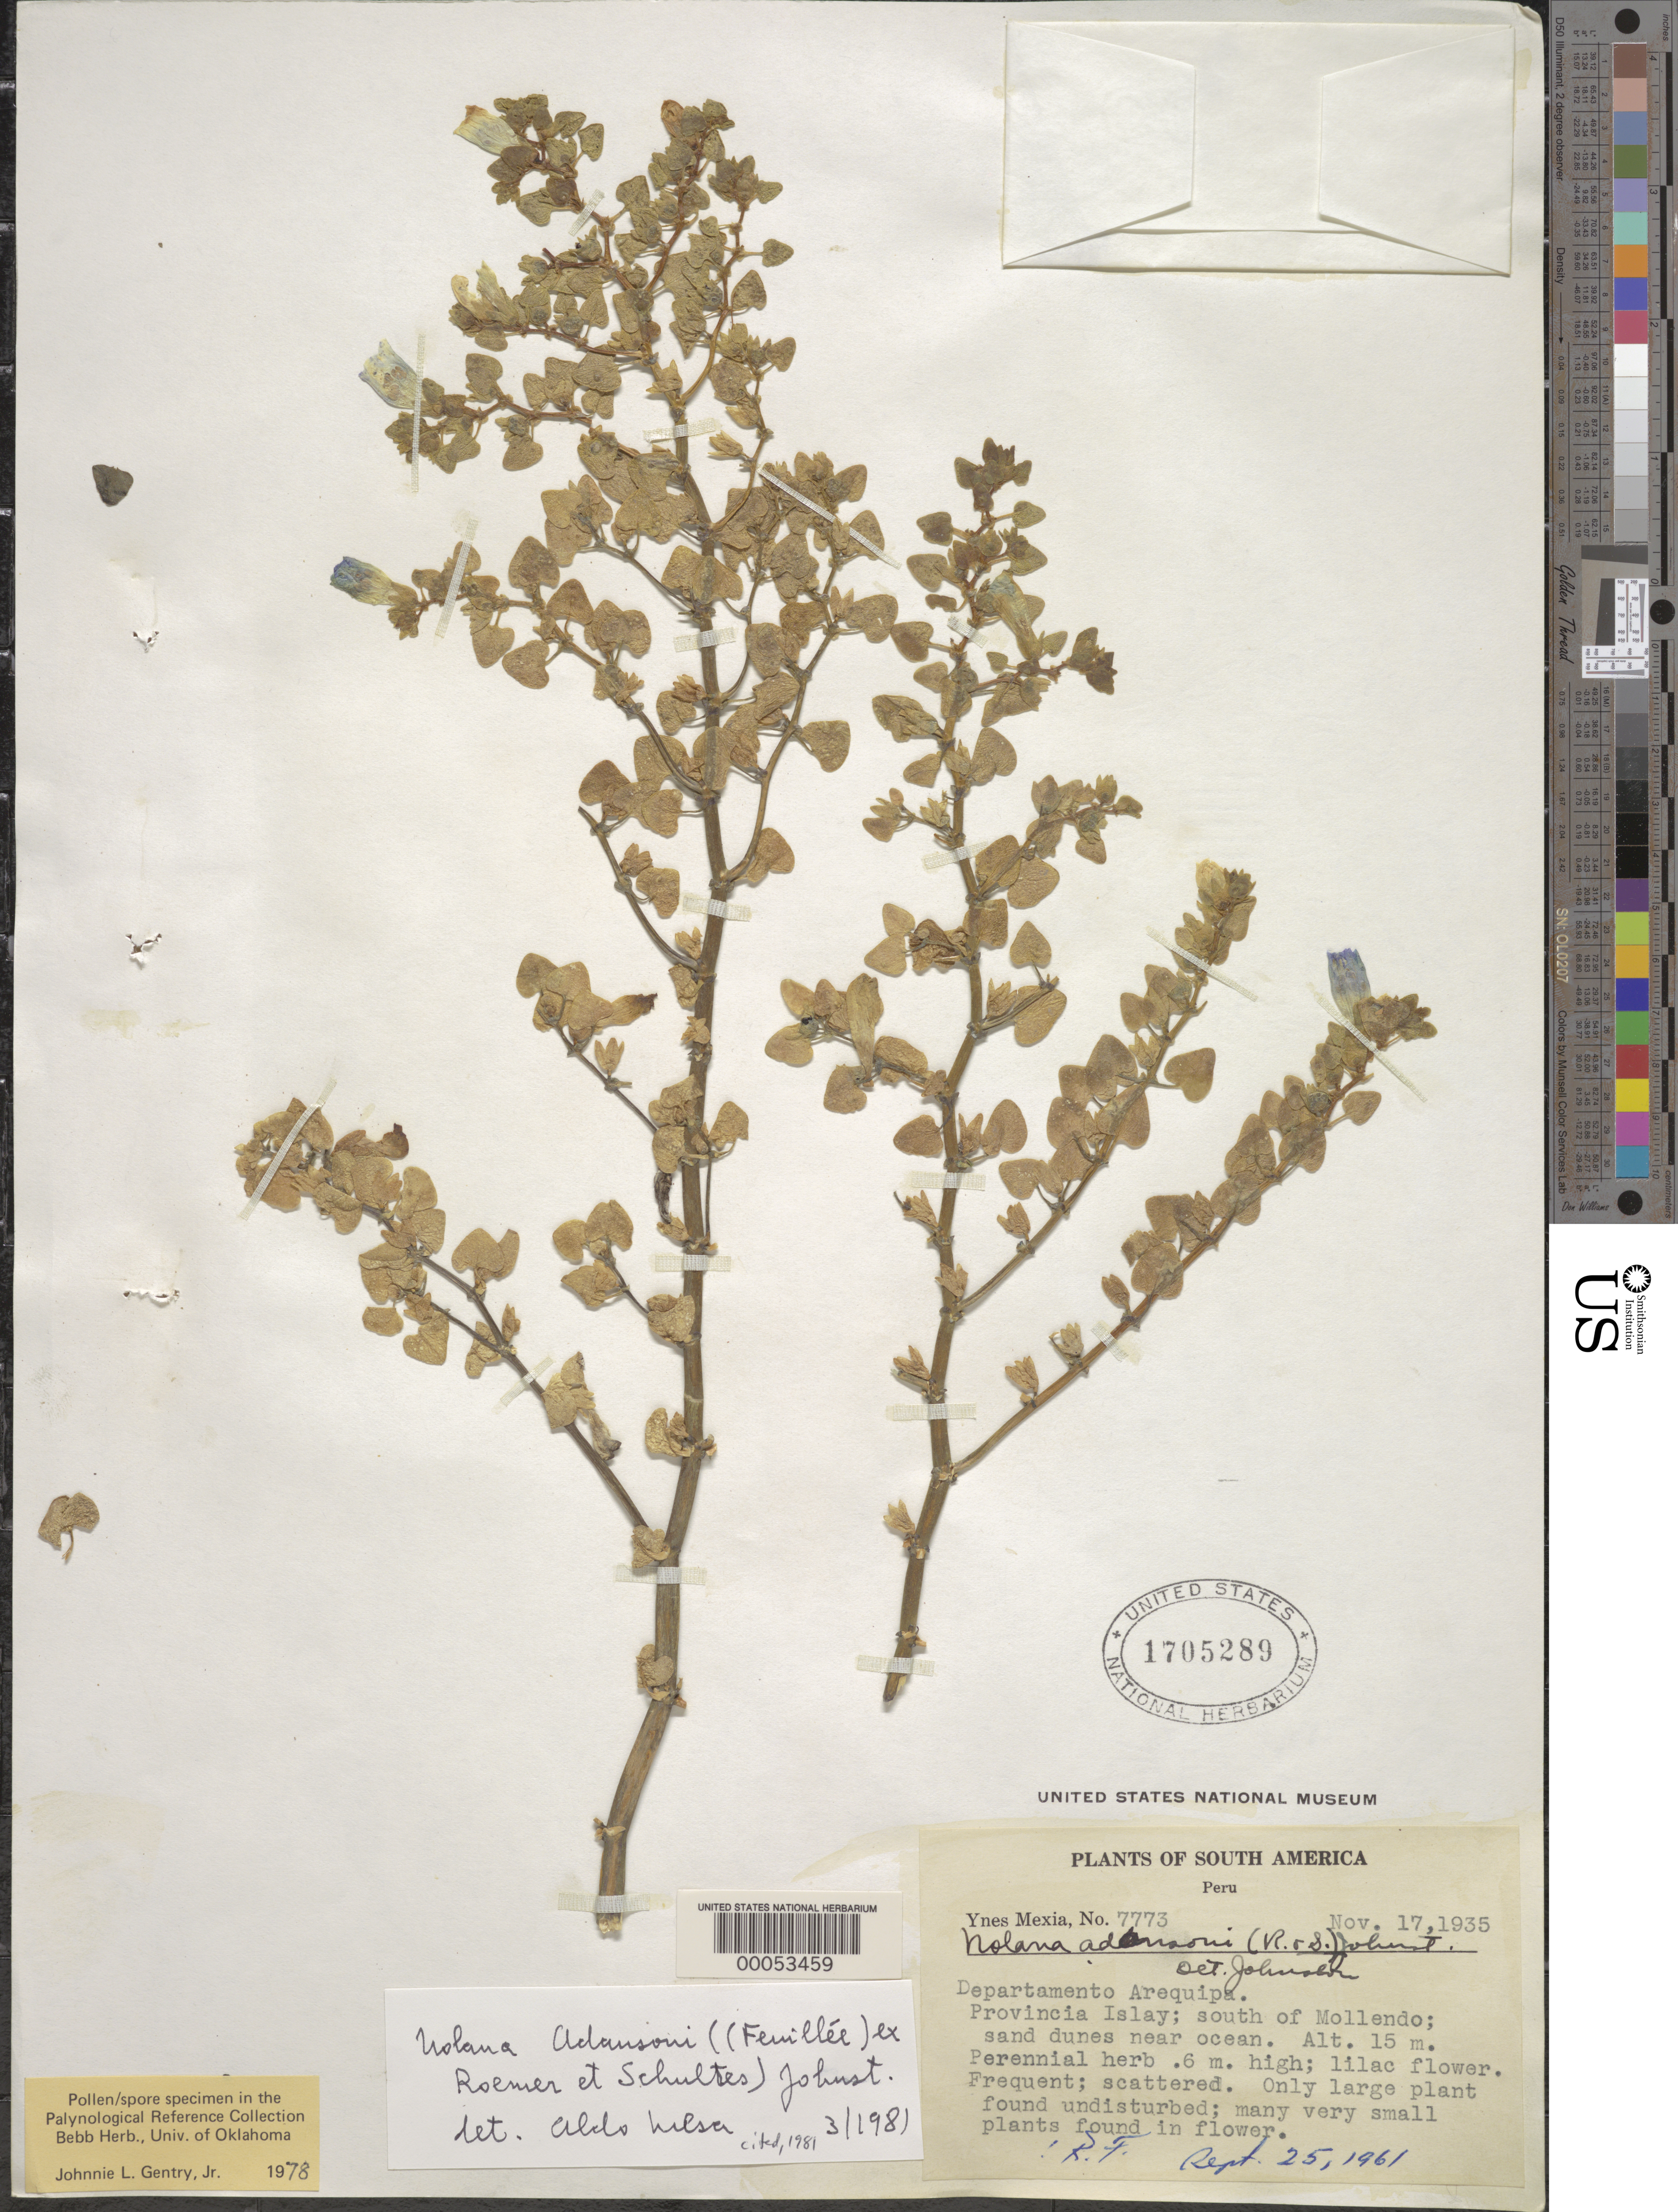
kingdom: Plantae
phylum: Tracheophyta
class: Magnoliopsida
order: Solanales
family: Solanaceae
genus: Nolana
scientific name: Nolana adansonii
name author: I.M. Johnst.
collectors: Y. Mexia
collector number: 7773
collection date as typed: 17 Nov 1935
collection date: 1935-11-17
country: Peru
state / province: Arequipa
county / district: Islay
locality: S of Mollendo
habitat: Sand dunes near ocean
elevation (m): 15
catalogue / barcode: US 1705289